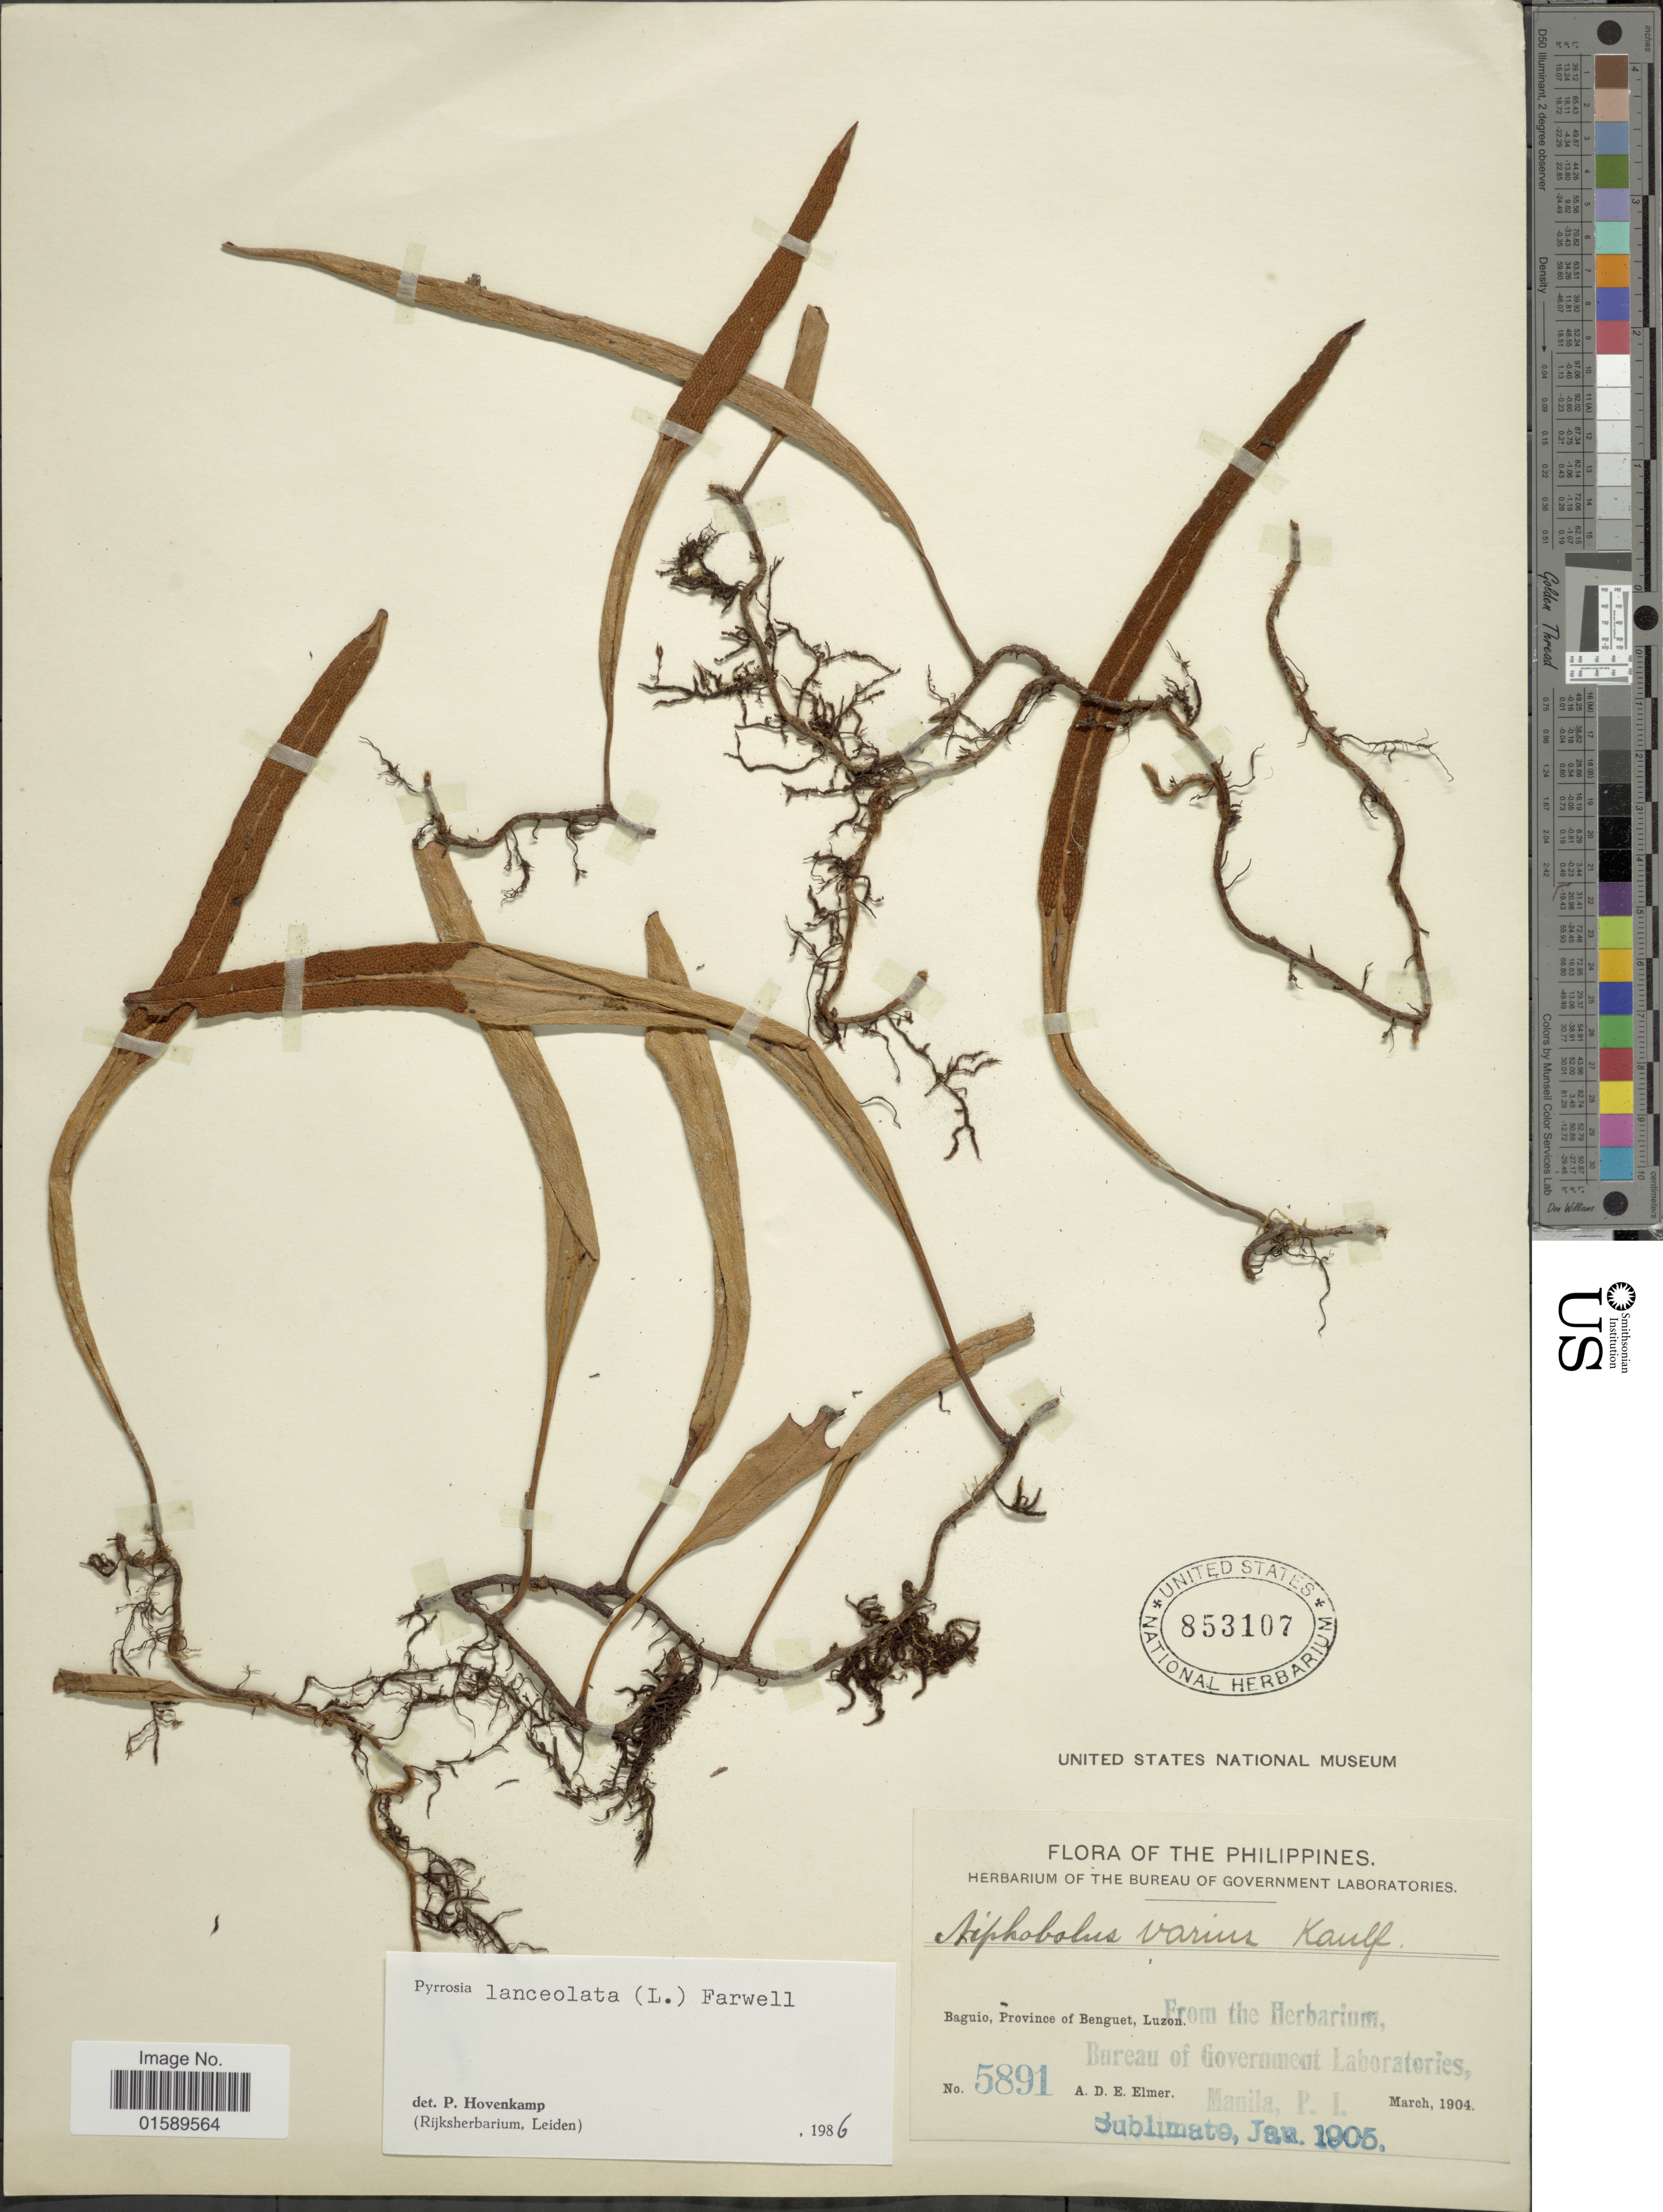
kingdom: Plantae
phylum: Tracheophyta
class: Polypodiopsida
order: Polypodiales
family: Polypodiaceae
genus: Pyrrosia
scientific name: Pyrrosia lanceolata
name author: (L.) Farw.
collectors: A. D. E. Elmer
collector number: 5891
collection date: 1904-03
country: Philippines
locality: Baguio, Province of Benguet, Luzon.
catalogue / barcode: US 853107